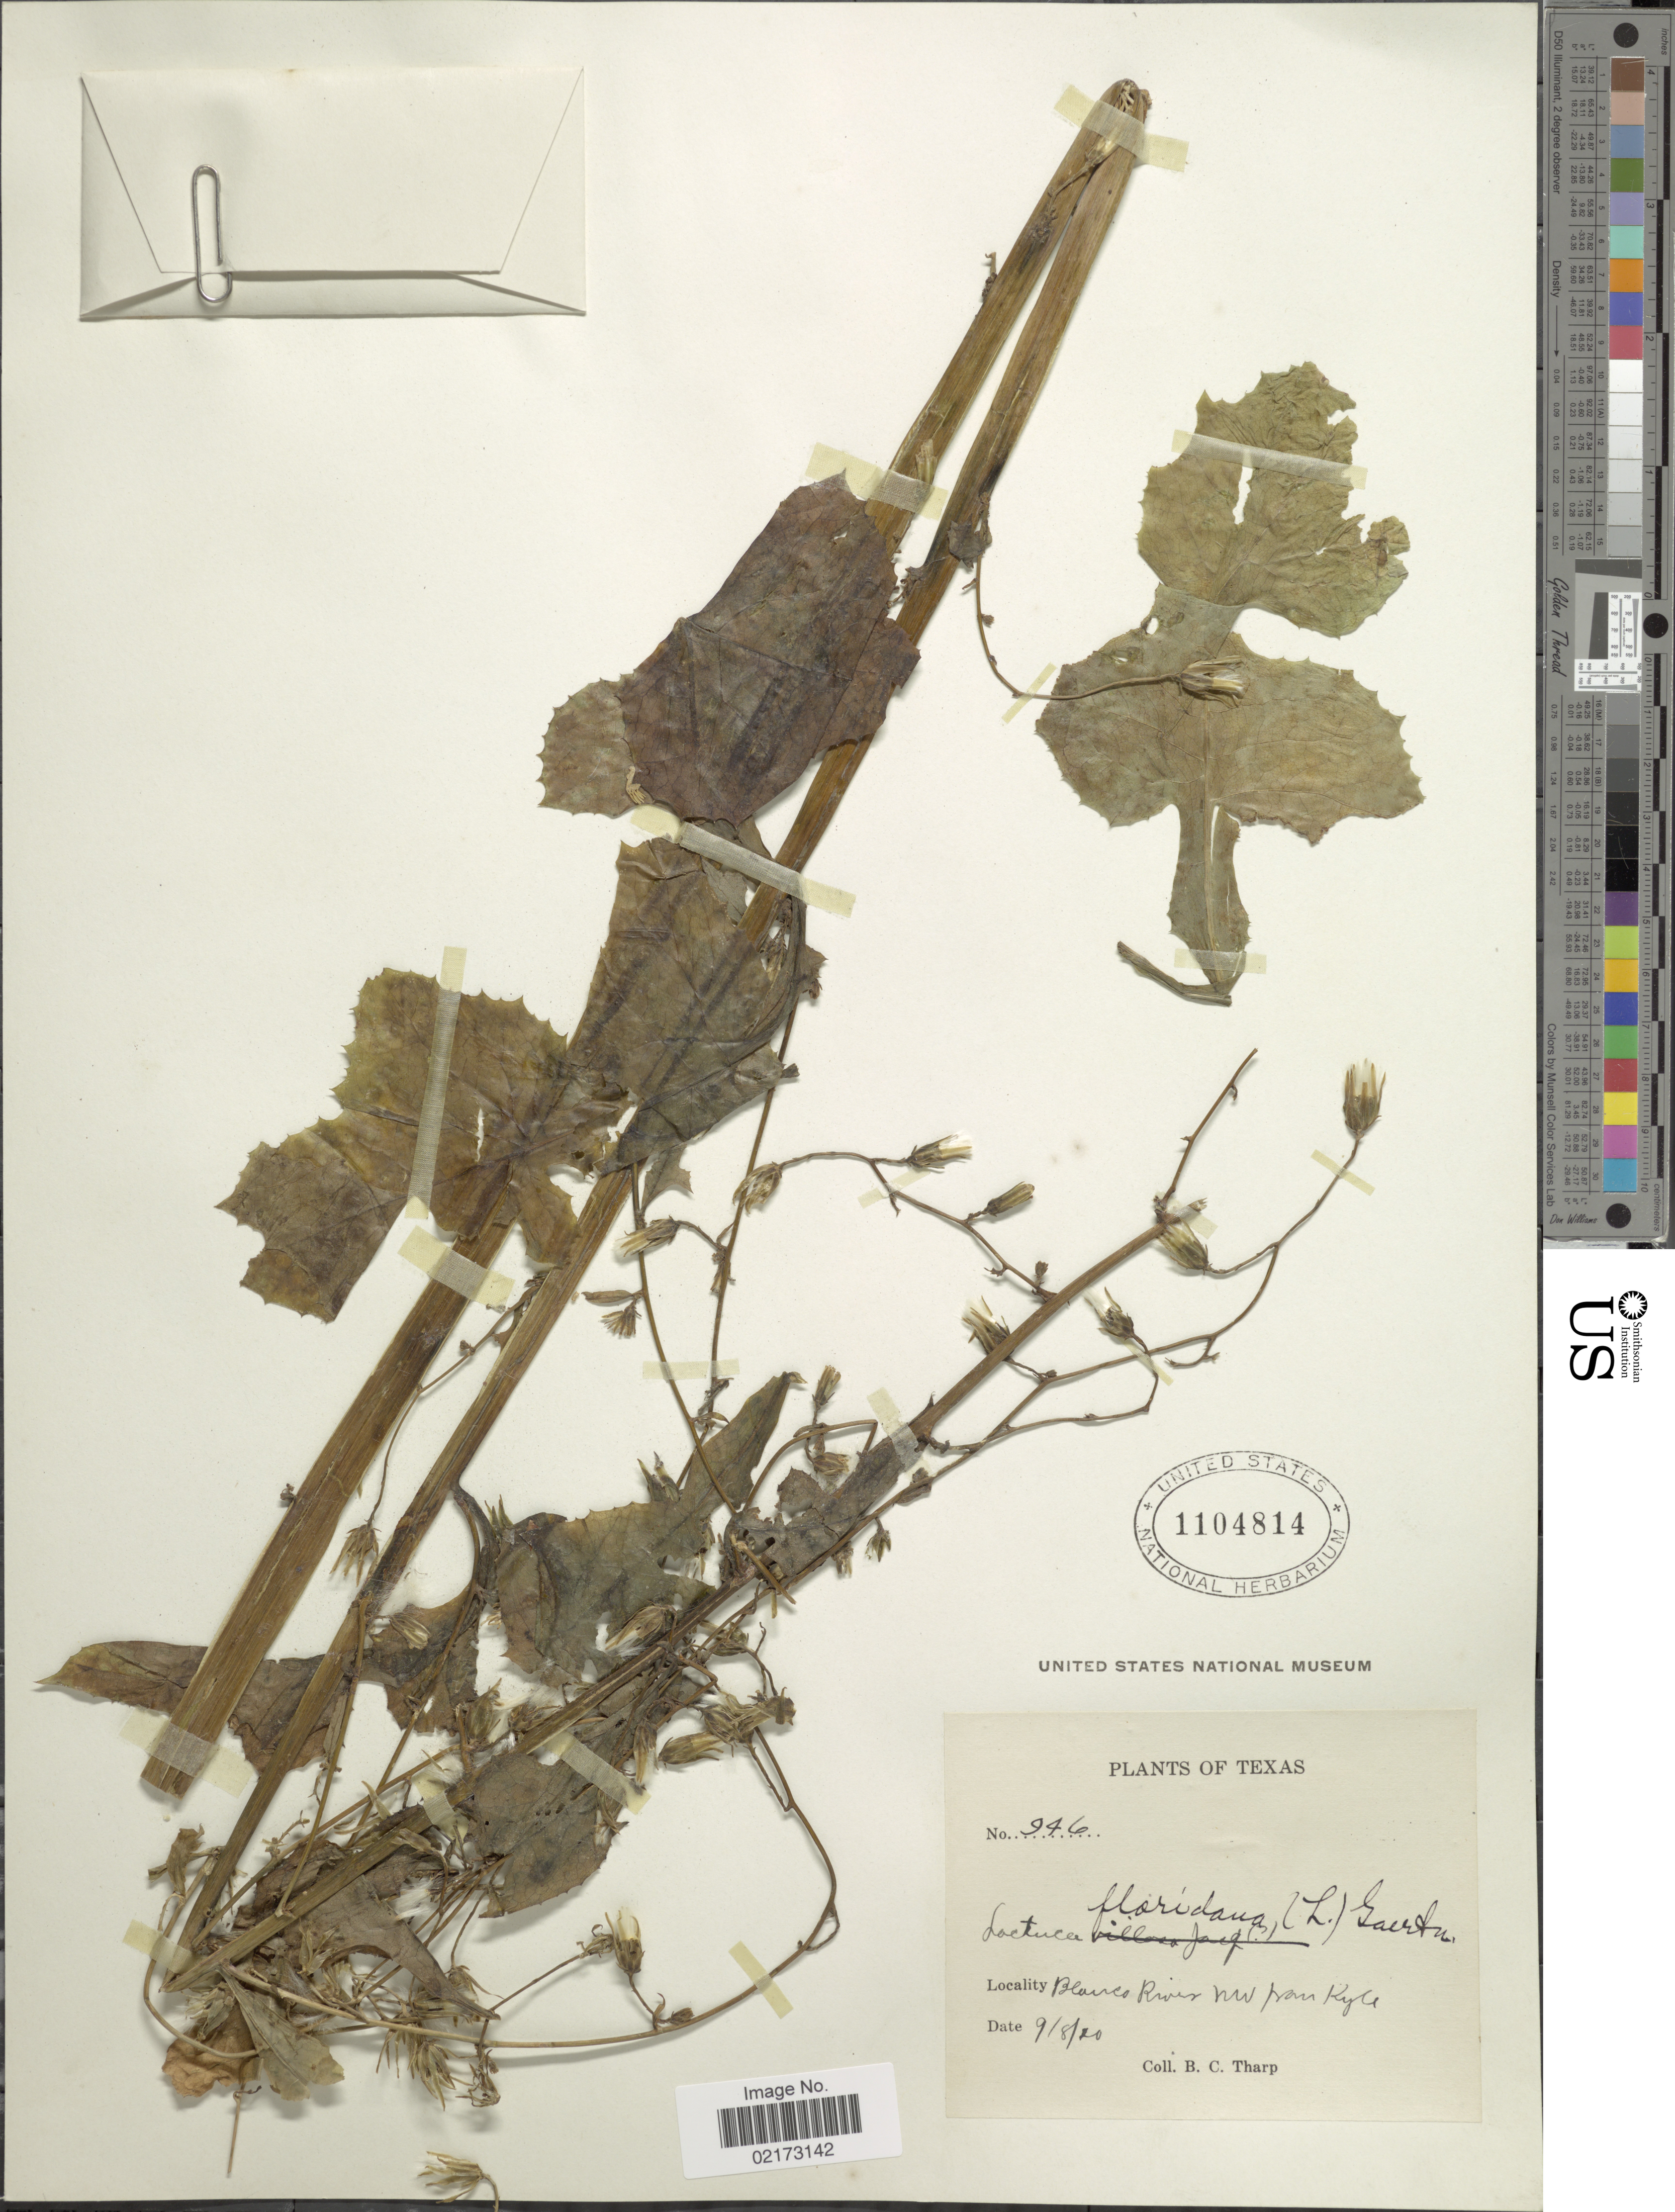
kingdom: Plantae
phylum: Tracheophyta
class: Magnoliopsida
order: Asterales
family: Asteraceae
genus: Lactuca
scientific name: Lactuca floridana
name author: (L.) Gaertn.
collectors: B. C. Tharp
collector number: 946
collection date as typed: Transcribed d/m/y: 8/9/20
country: United States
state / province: Texas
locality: Blanco River NW from Kyle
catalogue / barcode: US 1104814